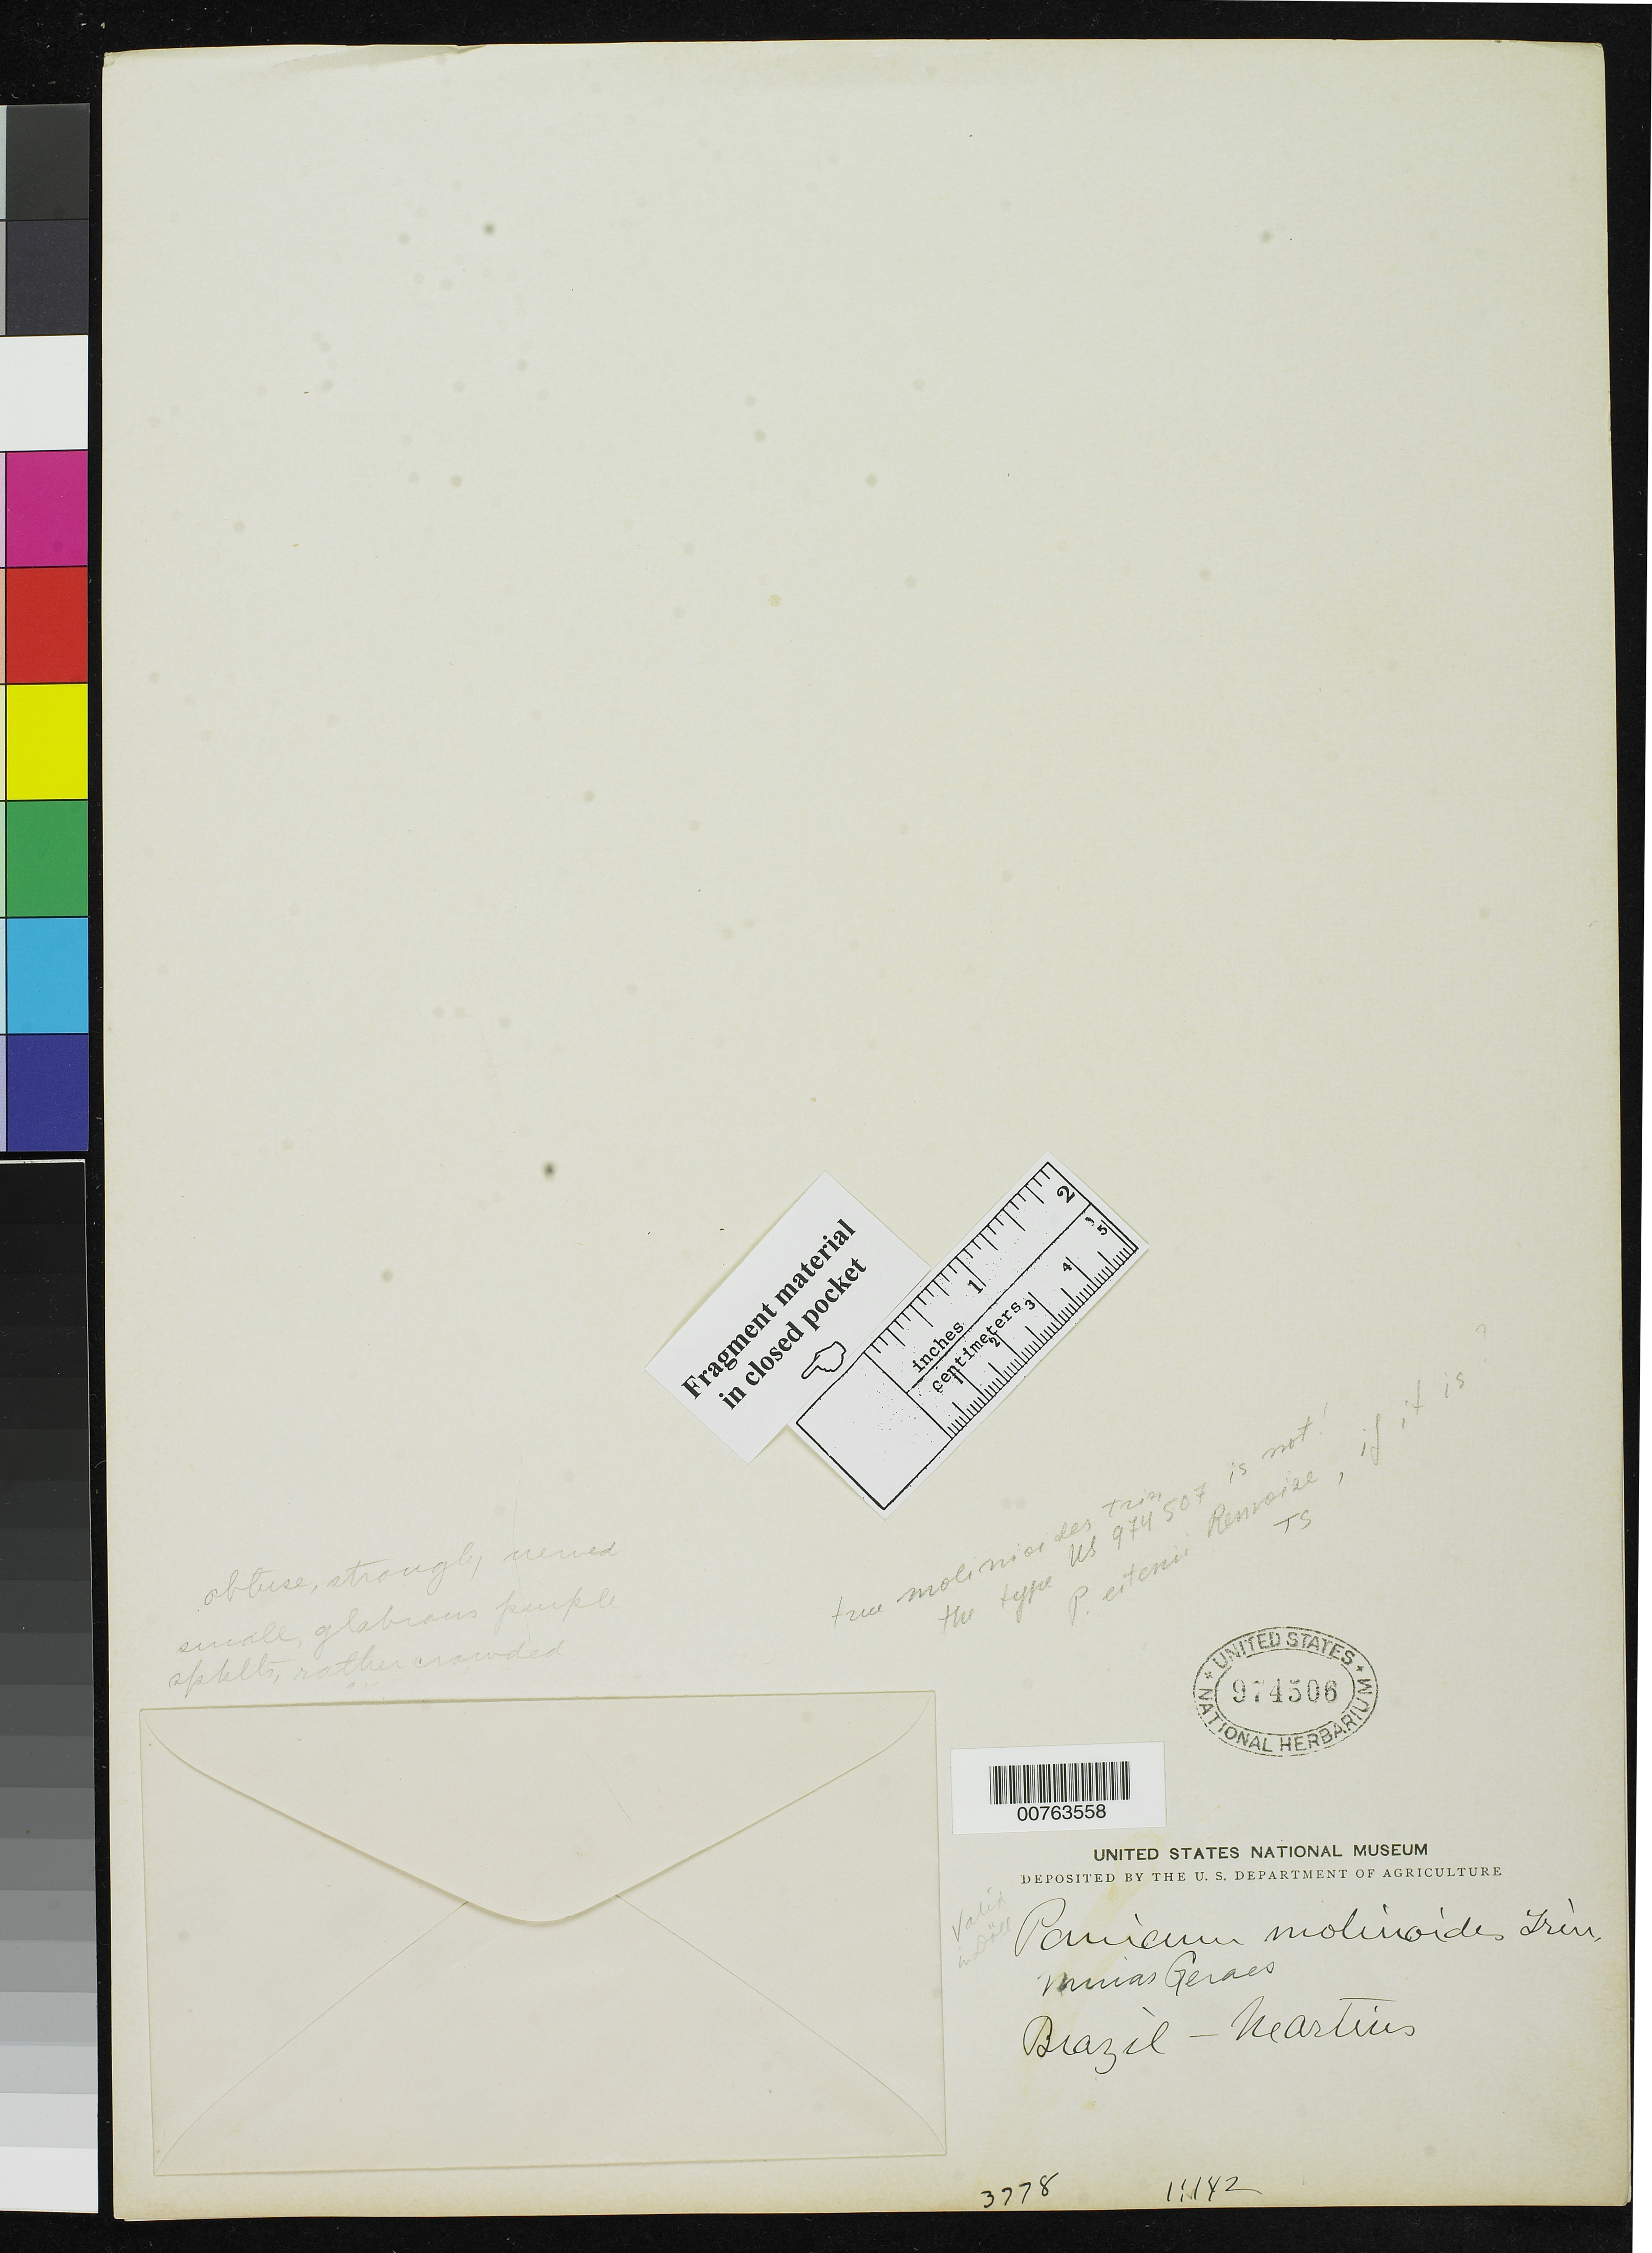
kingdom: Plantae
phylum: Tracheophyta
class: Liliopsida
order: Poales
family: Poaceae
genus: Panicum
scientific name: Panicum milioides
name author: Nees in Mart.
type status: Type Fragment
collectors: C. F. Martius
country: Brazil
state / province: Minas Gerais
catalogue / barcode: US 974506